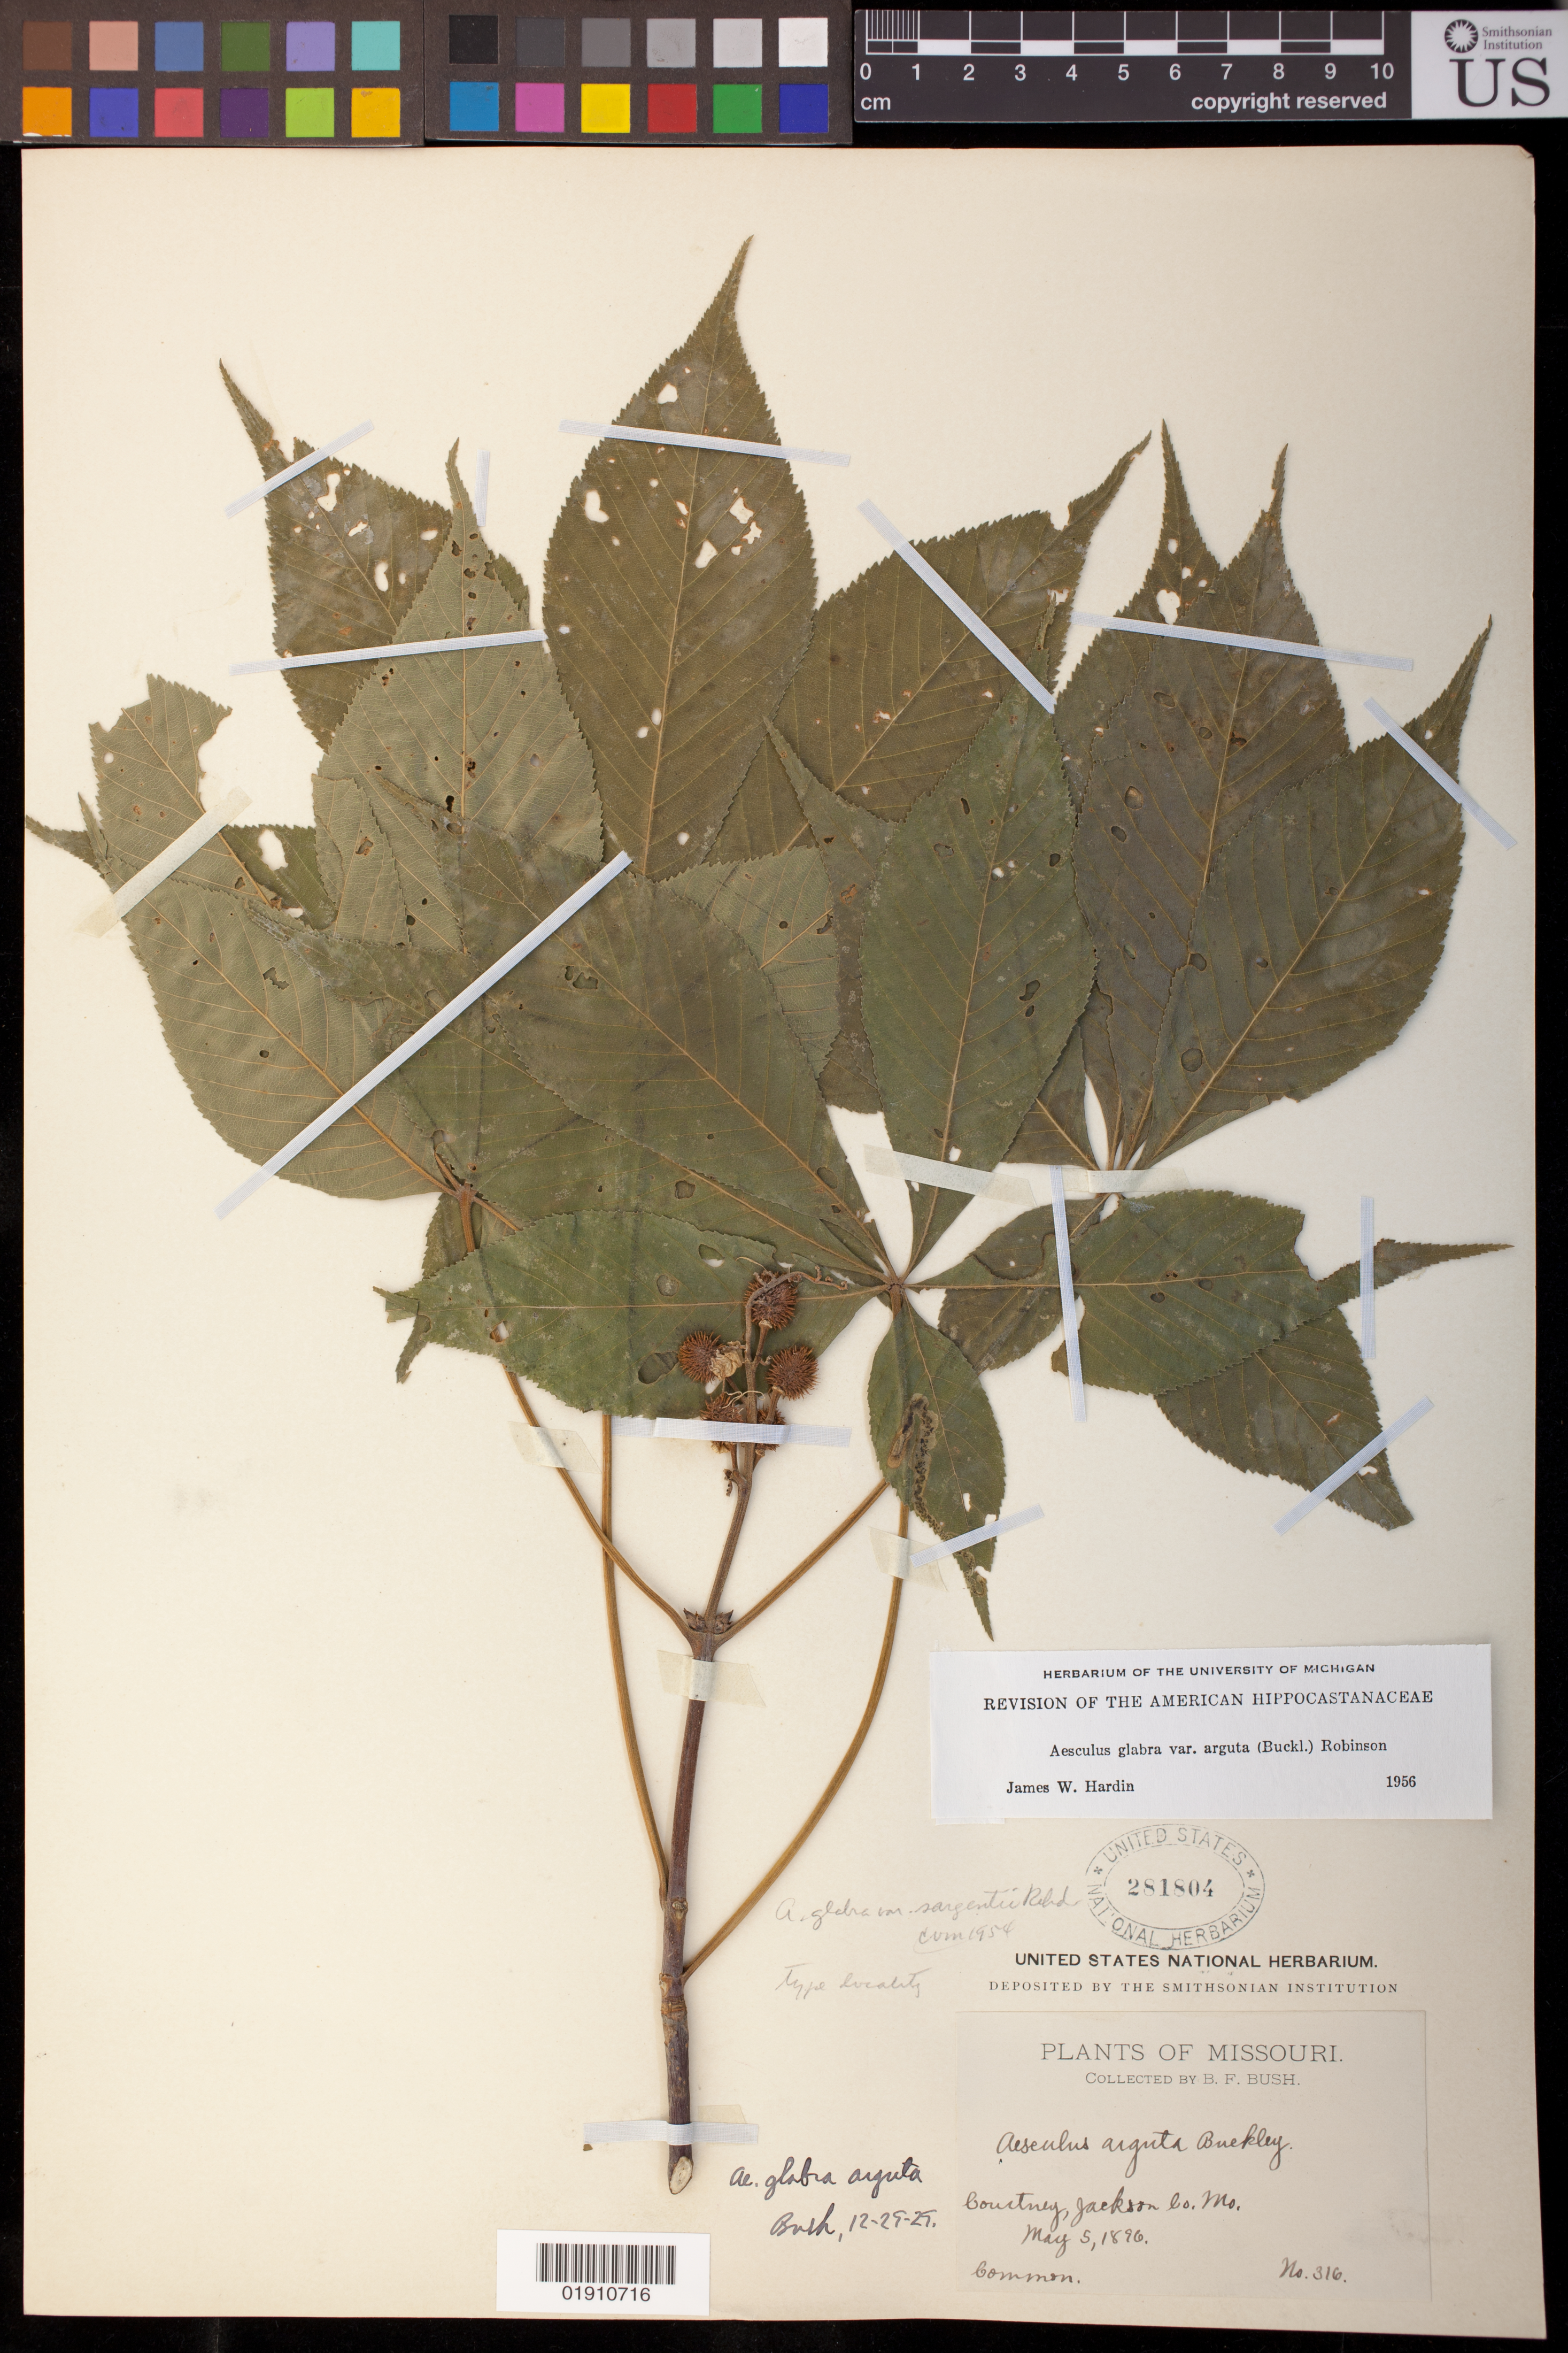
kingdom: Plantae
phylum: Tracheophyta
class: Magnoliopsida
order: Sapindales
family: Sapindaceae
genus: Aesculus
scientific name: Aesculus glabra var. anguta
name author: (Buckley) B.L. Rob.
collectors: B. F. Bush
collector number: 316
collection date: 1896-05-05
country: United States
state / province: Missouri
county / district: Jackson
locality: Courtney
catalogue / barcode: US 281804